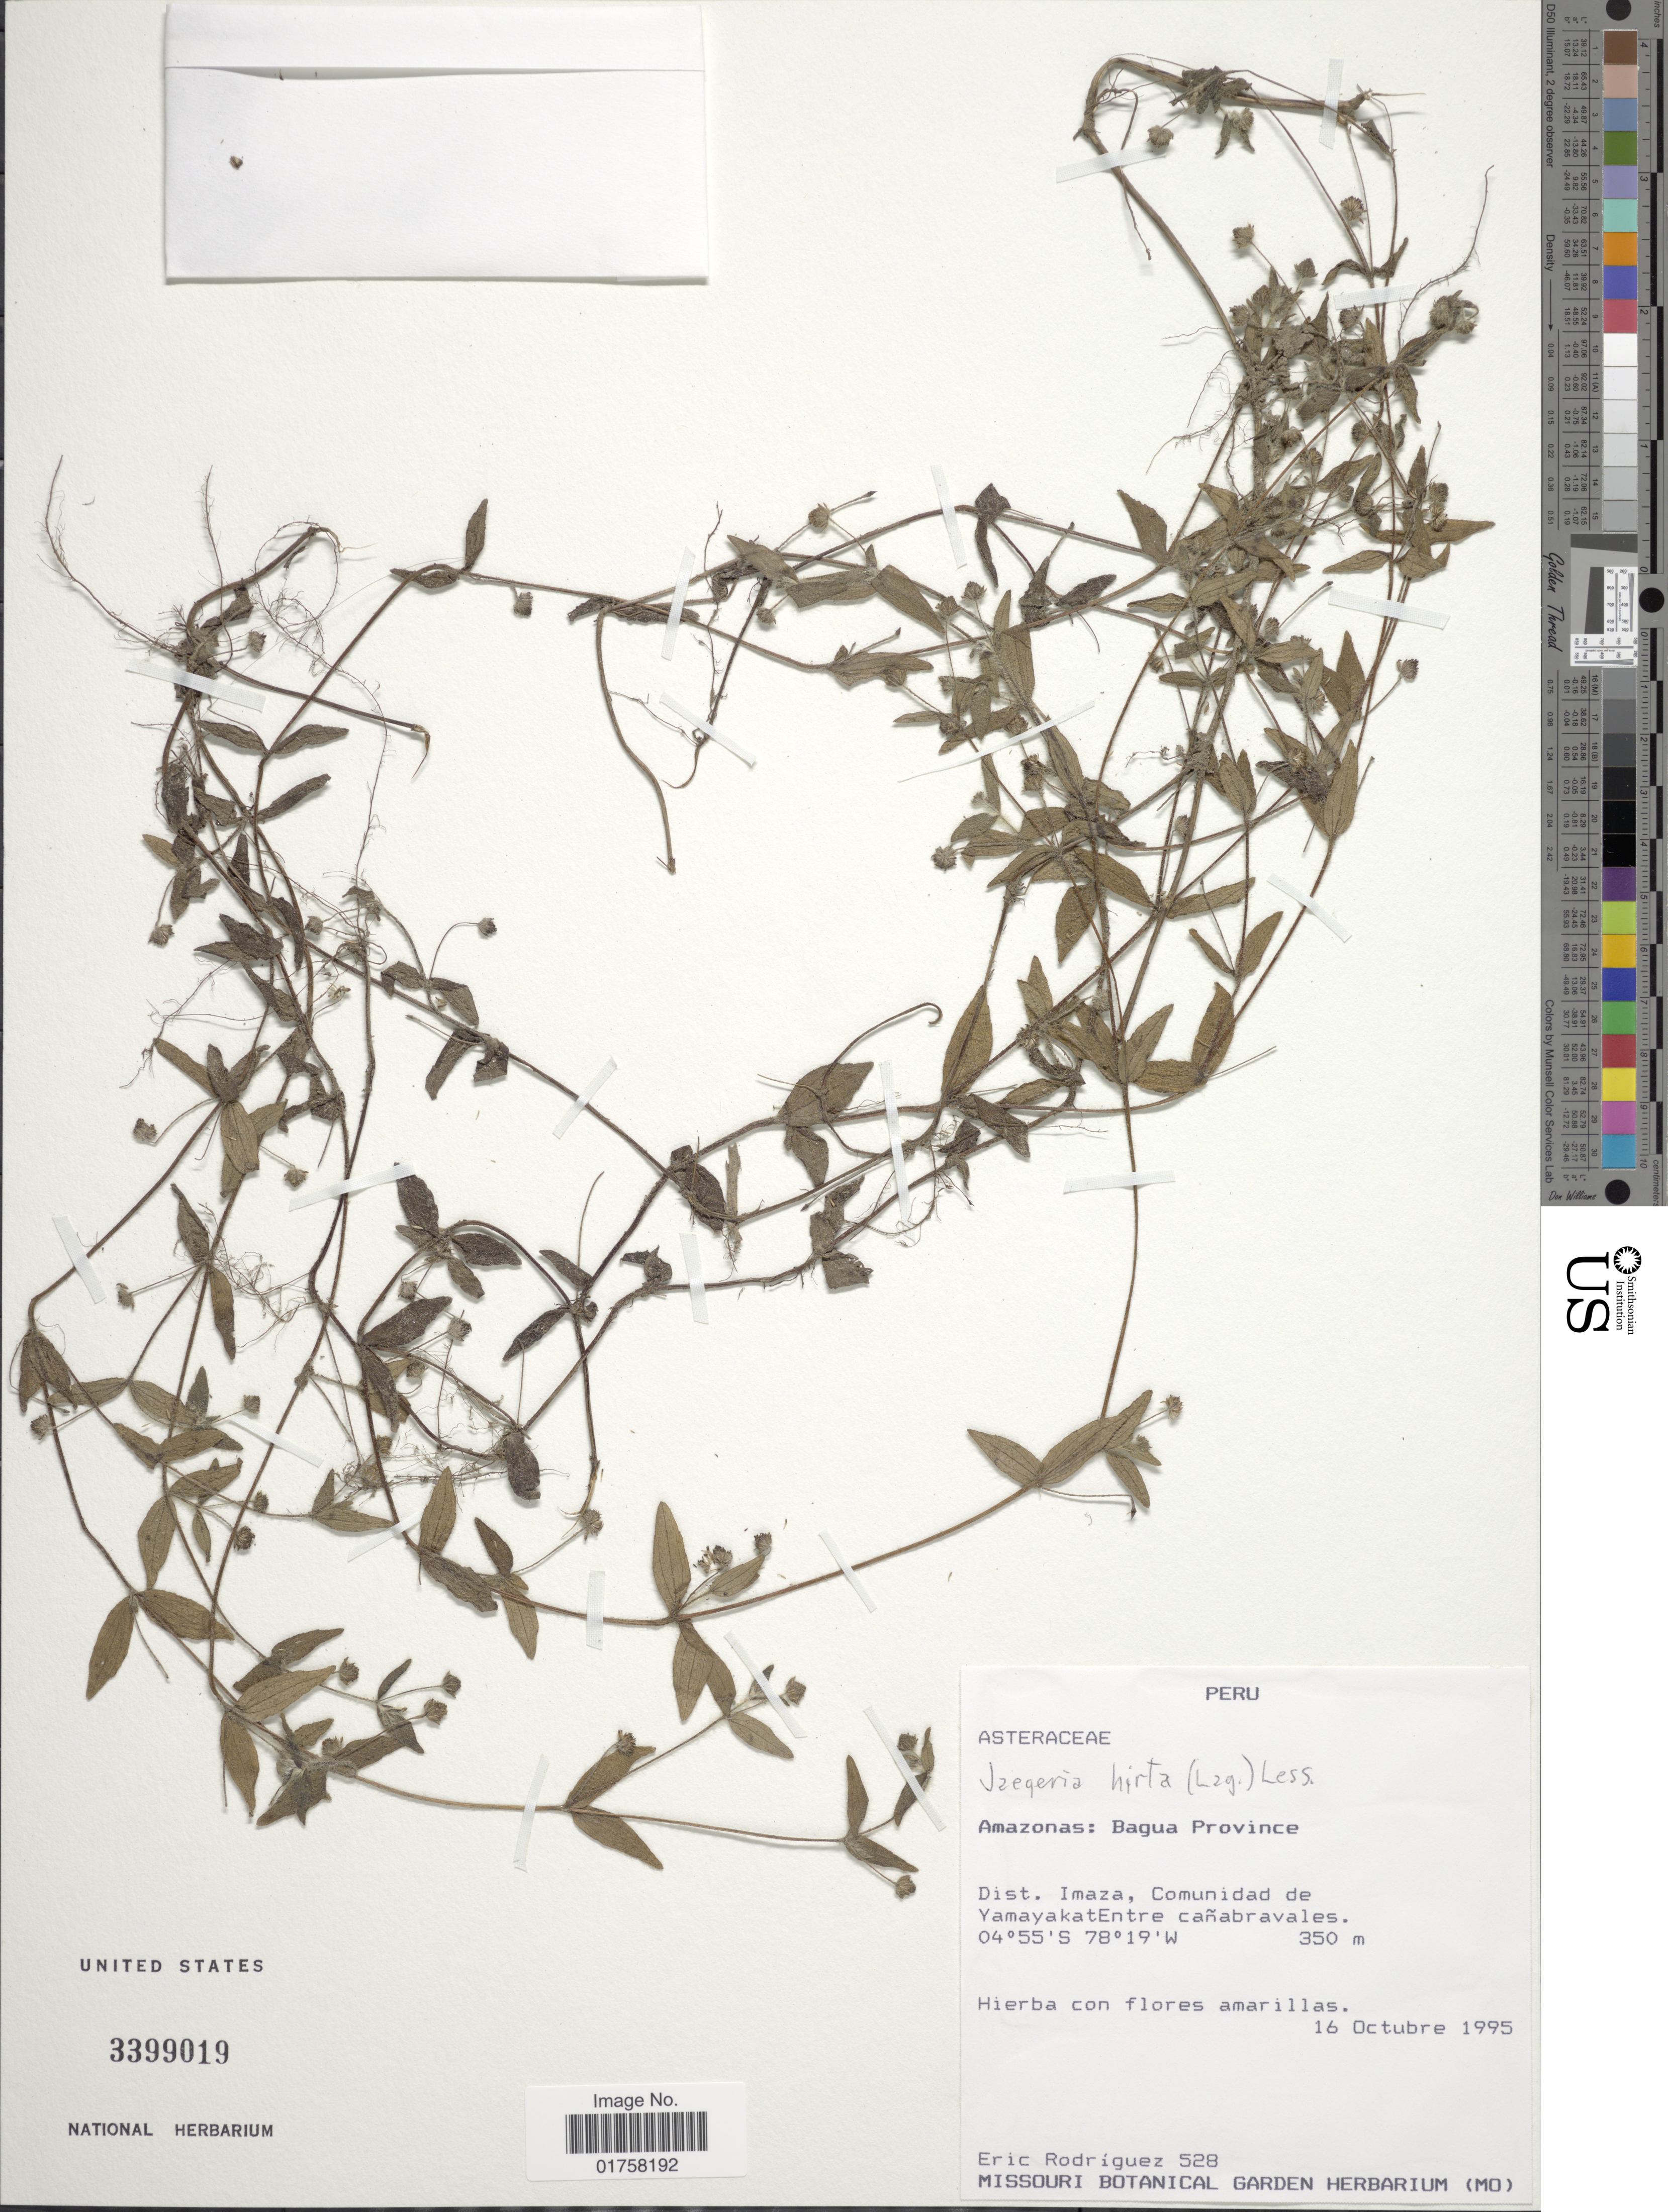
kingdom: Plantae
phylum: Tracheophyta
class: Magnoliopsida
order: Asterales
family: Asteraceae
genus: Jaegeria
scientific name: Jaegeria hirta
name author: (Lag.) Less.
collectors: E. Rodriguez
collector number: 528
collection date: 1995-10-16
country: Peru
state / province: Amazonas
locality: Bagua Province, Dist. Imaza, Comunidad de Yamayakat Entre cañabravales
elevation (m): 350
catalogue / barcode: US 3399019